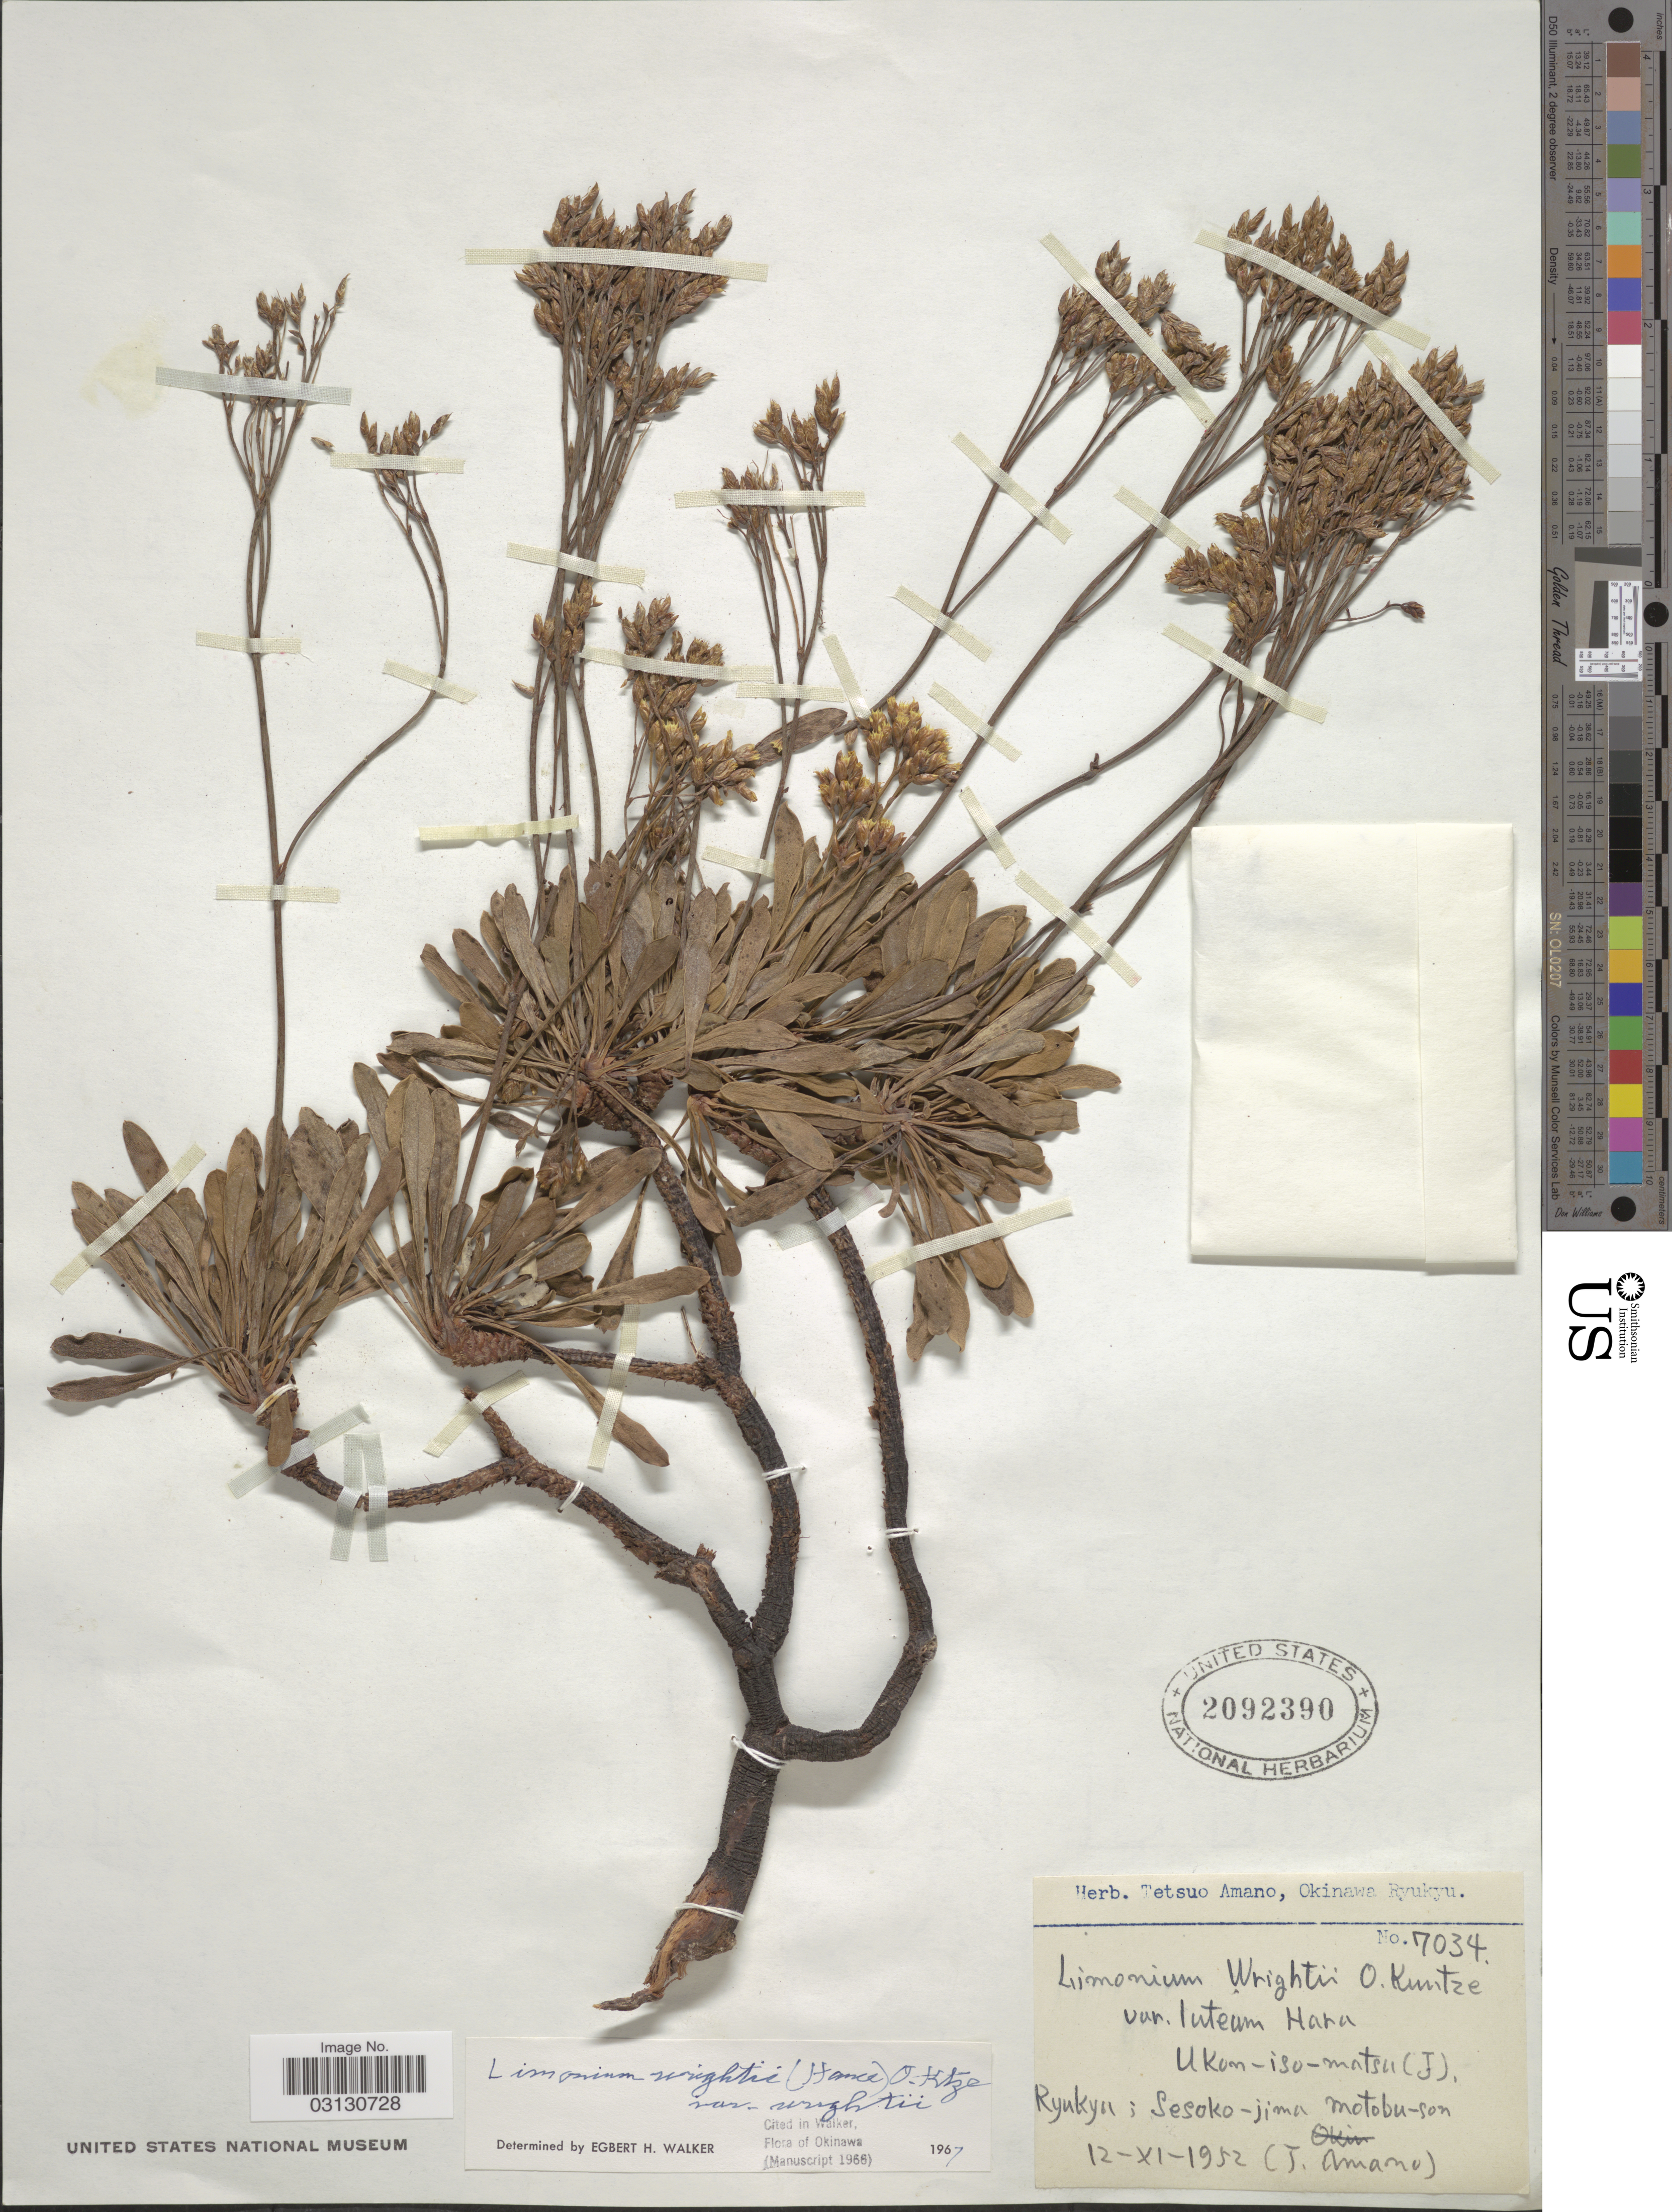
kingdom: Plantae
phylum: Tracheophyta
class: Magnoliopsida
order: Caryophyllales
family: Plumbaginaceae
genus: Limonium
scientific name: Limonium wrightii var. wrightii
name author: (Hance) Kuntze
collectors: T. Amano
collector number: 7034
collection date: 1952-11-12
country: Japan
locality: Ryukyu: Sesoko-jima, Motobu-son.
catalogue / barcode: US 2092390